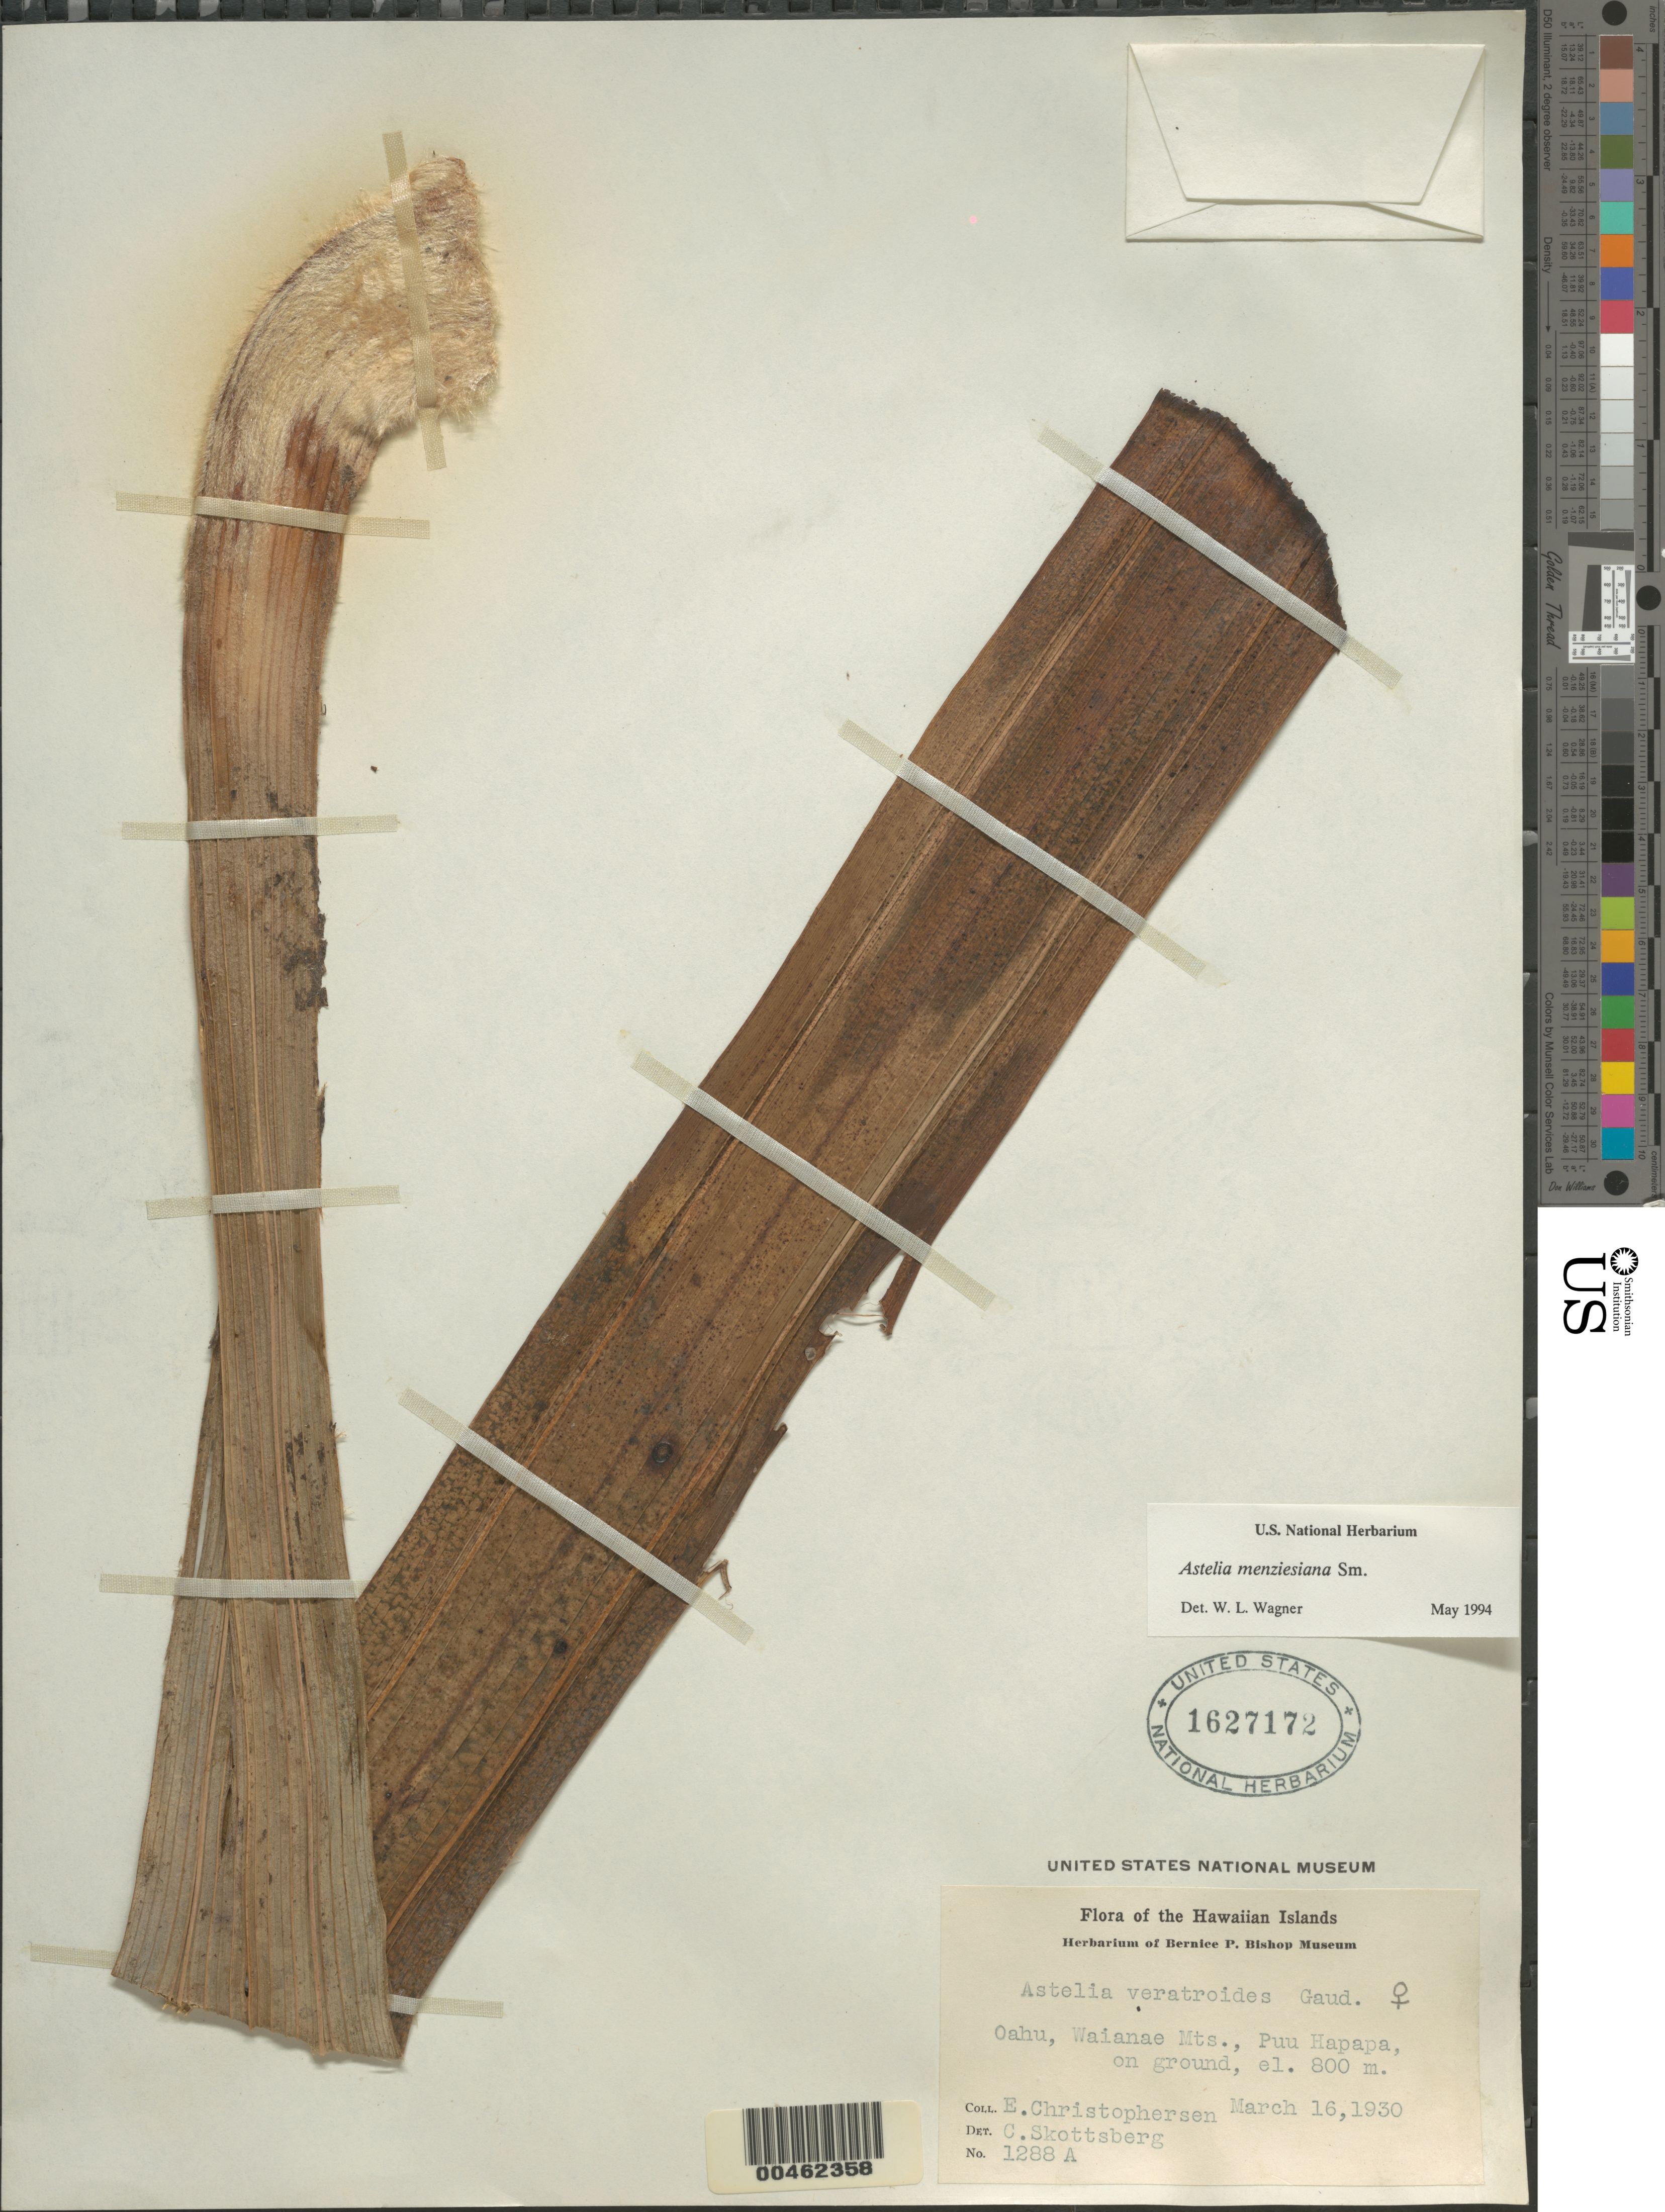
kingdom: Plantae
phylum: Tracheophyta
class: Liliopsida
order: Asparagales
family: Asteliaceae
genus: Astelia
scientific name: Astelia menziesiana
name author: Sm.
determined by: Wagner, W. L., (BOT), Smithsonian Institution - National Museum of Natural History (UNITED STATES)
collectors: E. Christophersen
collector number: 1288a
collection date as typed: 16 Mar 1930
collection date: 1930-03-16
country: United States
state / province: Hawaii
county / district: Honolulu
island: Oahu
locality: Waianae Mts., Puu Kapapa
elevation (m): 800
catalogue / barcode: US 1627172